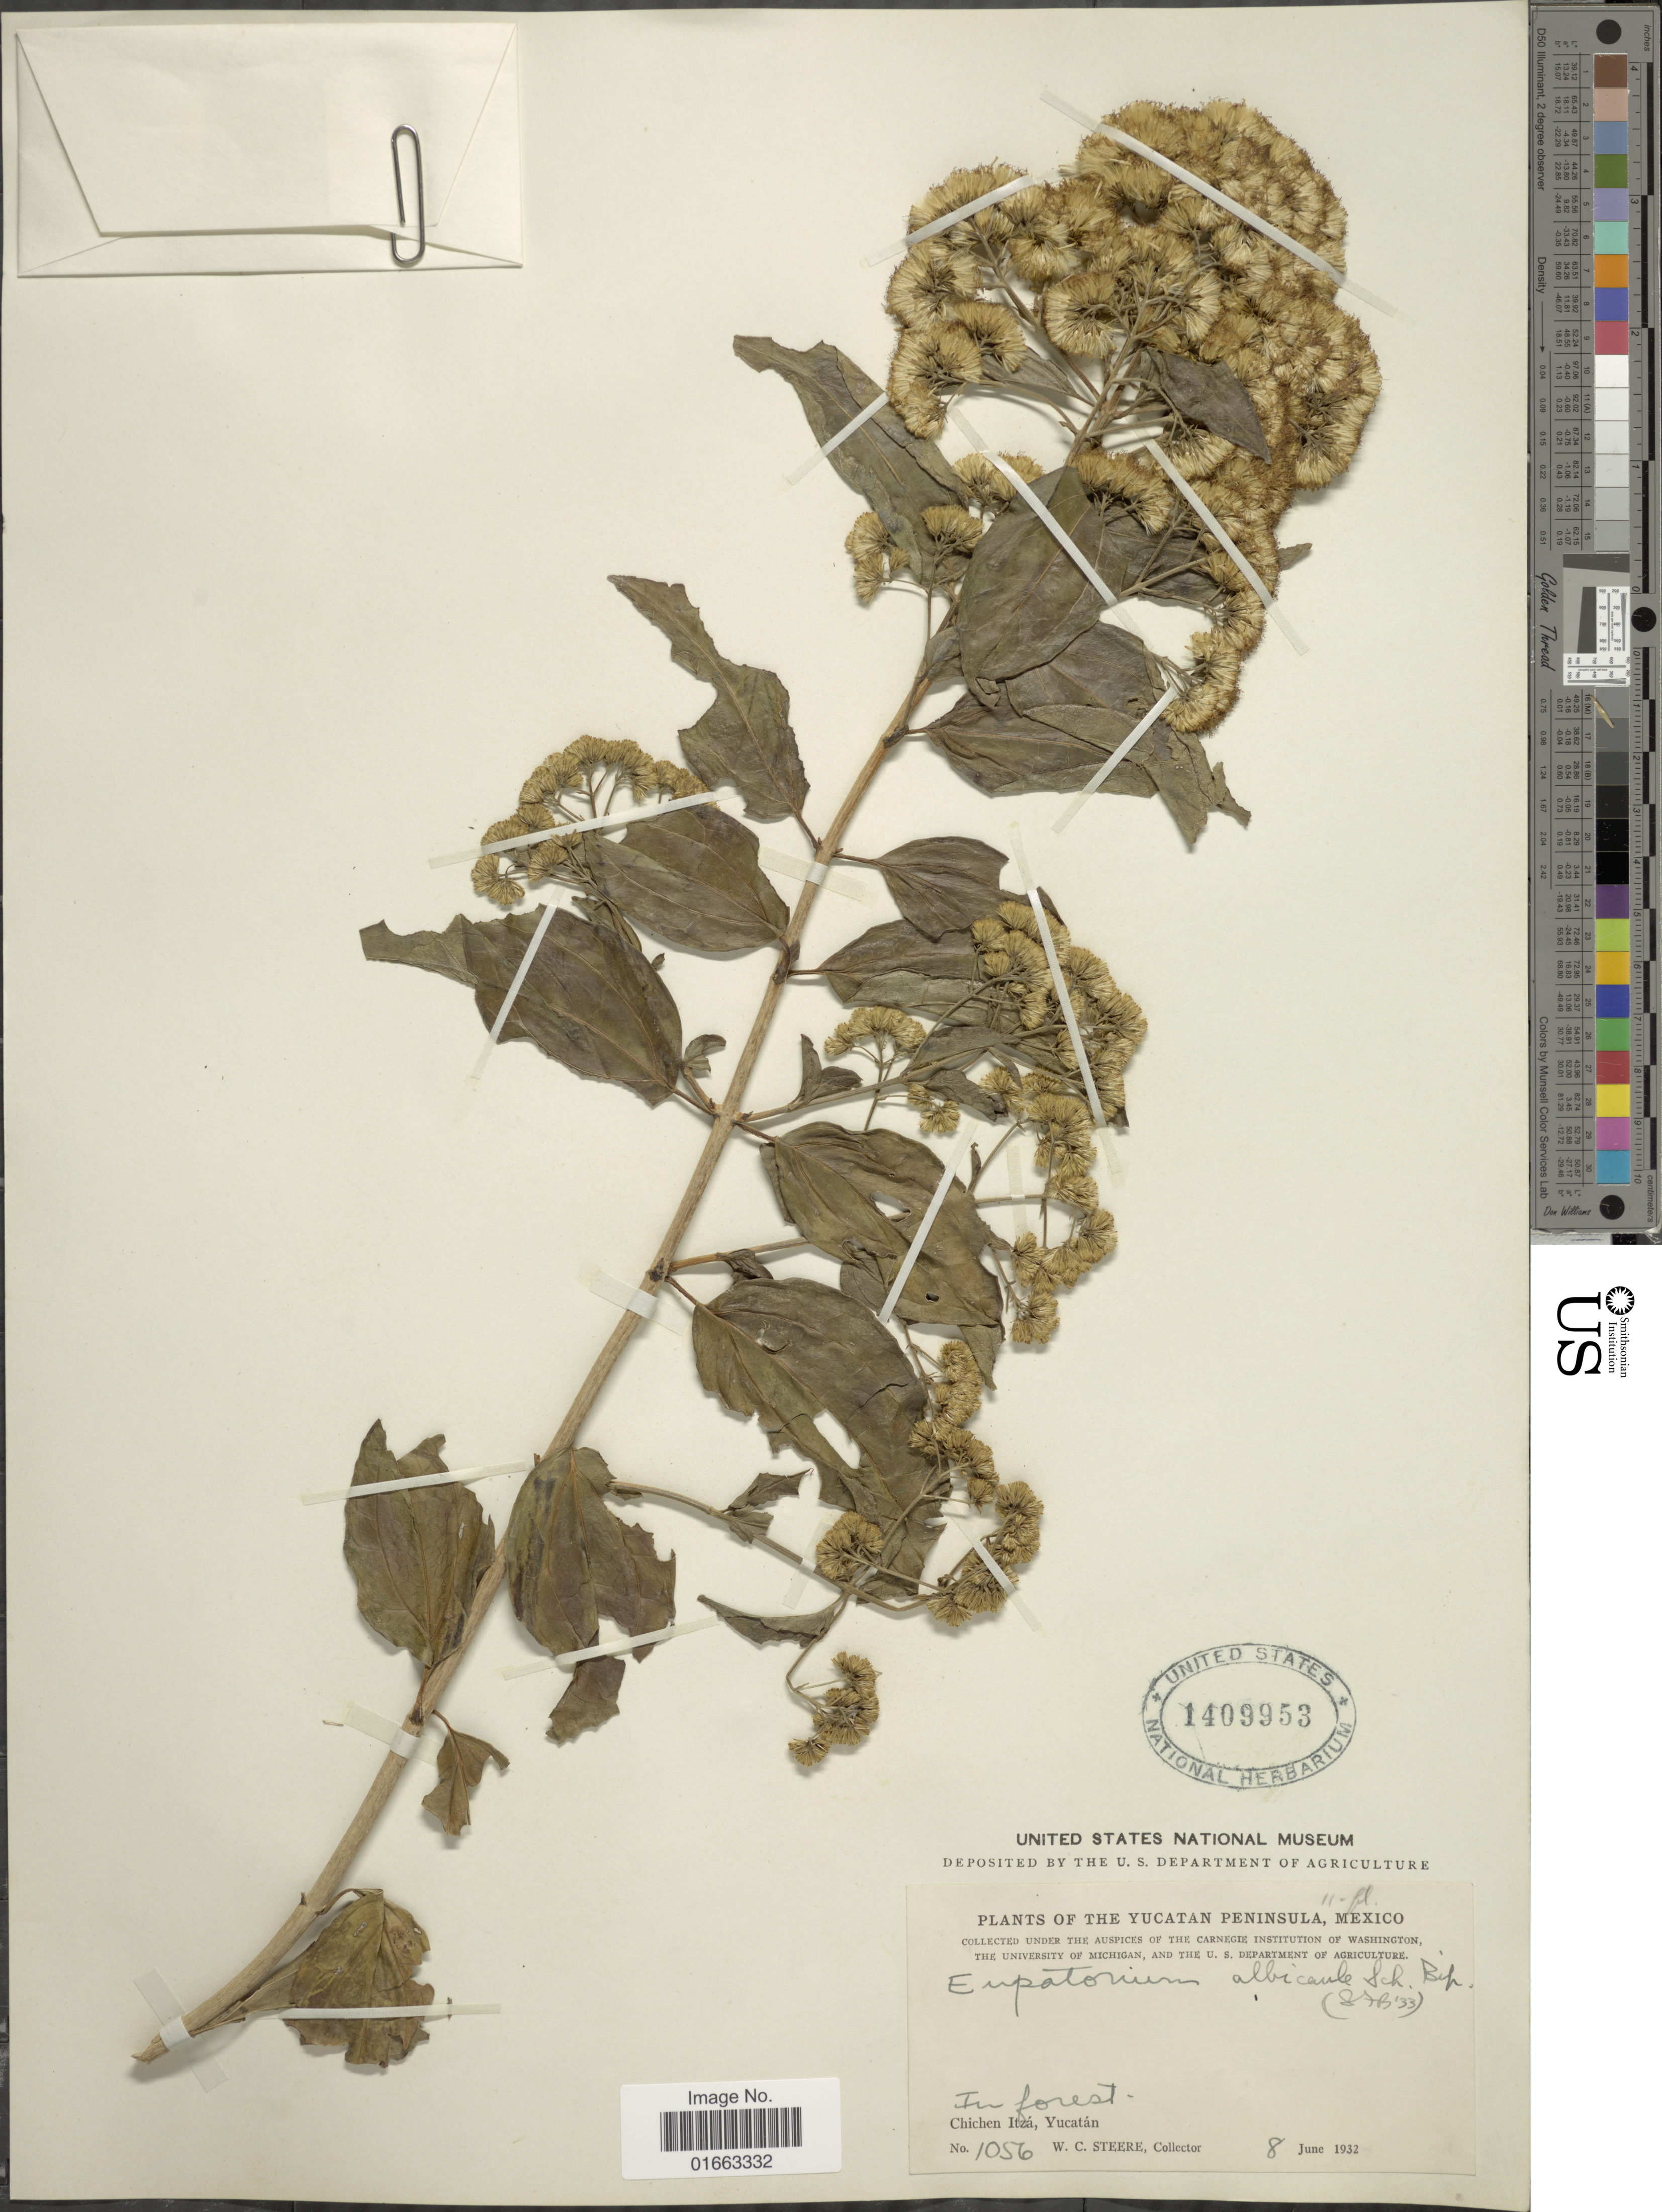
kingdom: Plantae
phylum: Tracheophyta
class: Magnoliopsida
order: Asterales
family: Asteraceae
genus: Koanophyllon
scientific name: Koanophyllon albicaule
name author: (Sch. Bip. ex Klatt) R.M. King & H. Rob.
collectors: W. C. Steere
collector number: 1056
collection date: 1932-06-08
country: Mexico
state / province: Yucatán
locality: Peninsula, in forest, Chichen Itzá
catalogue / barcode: US 1409953